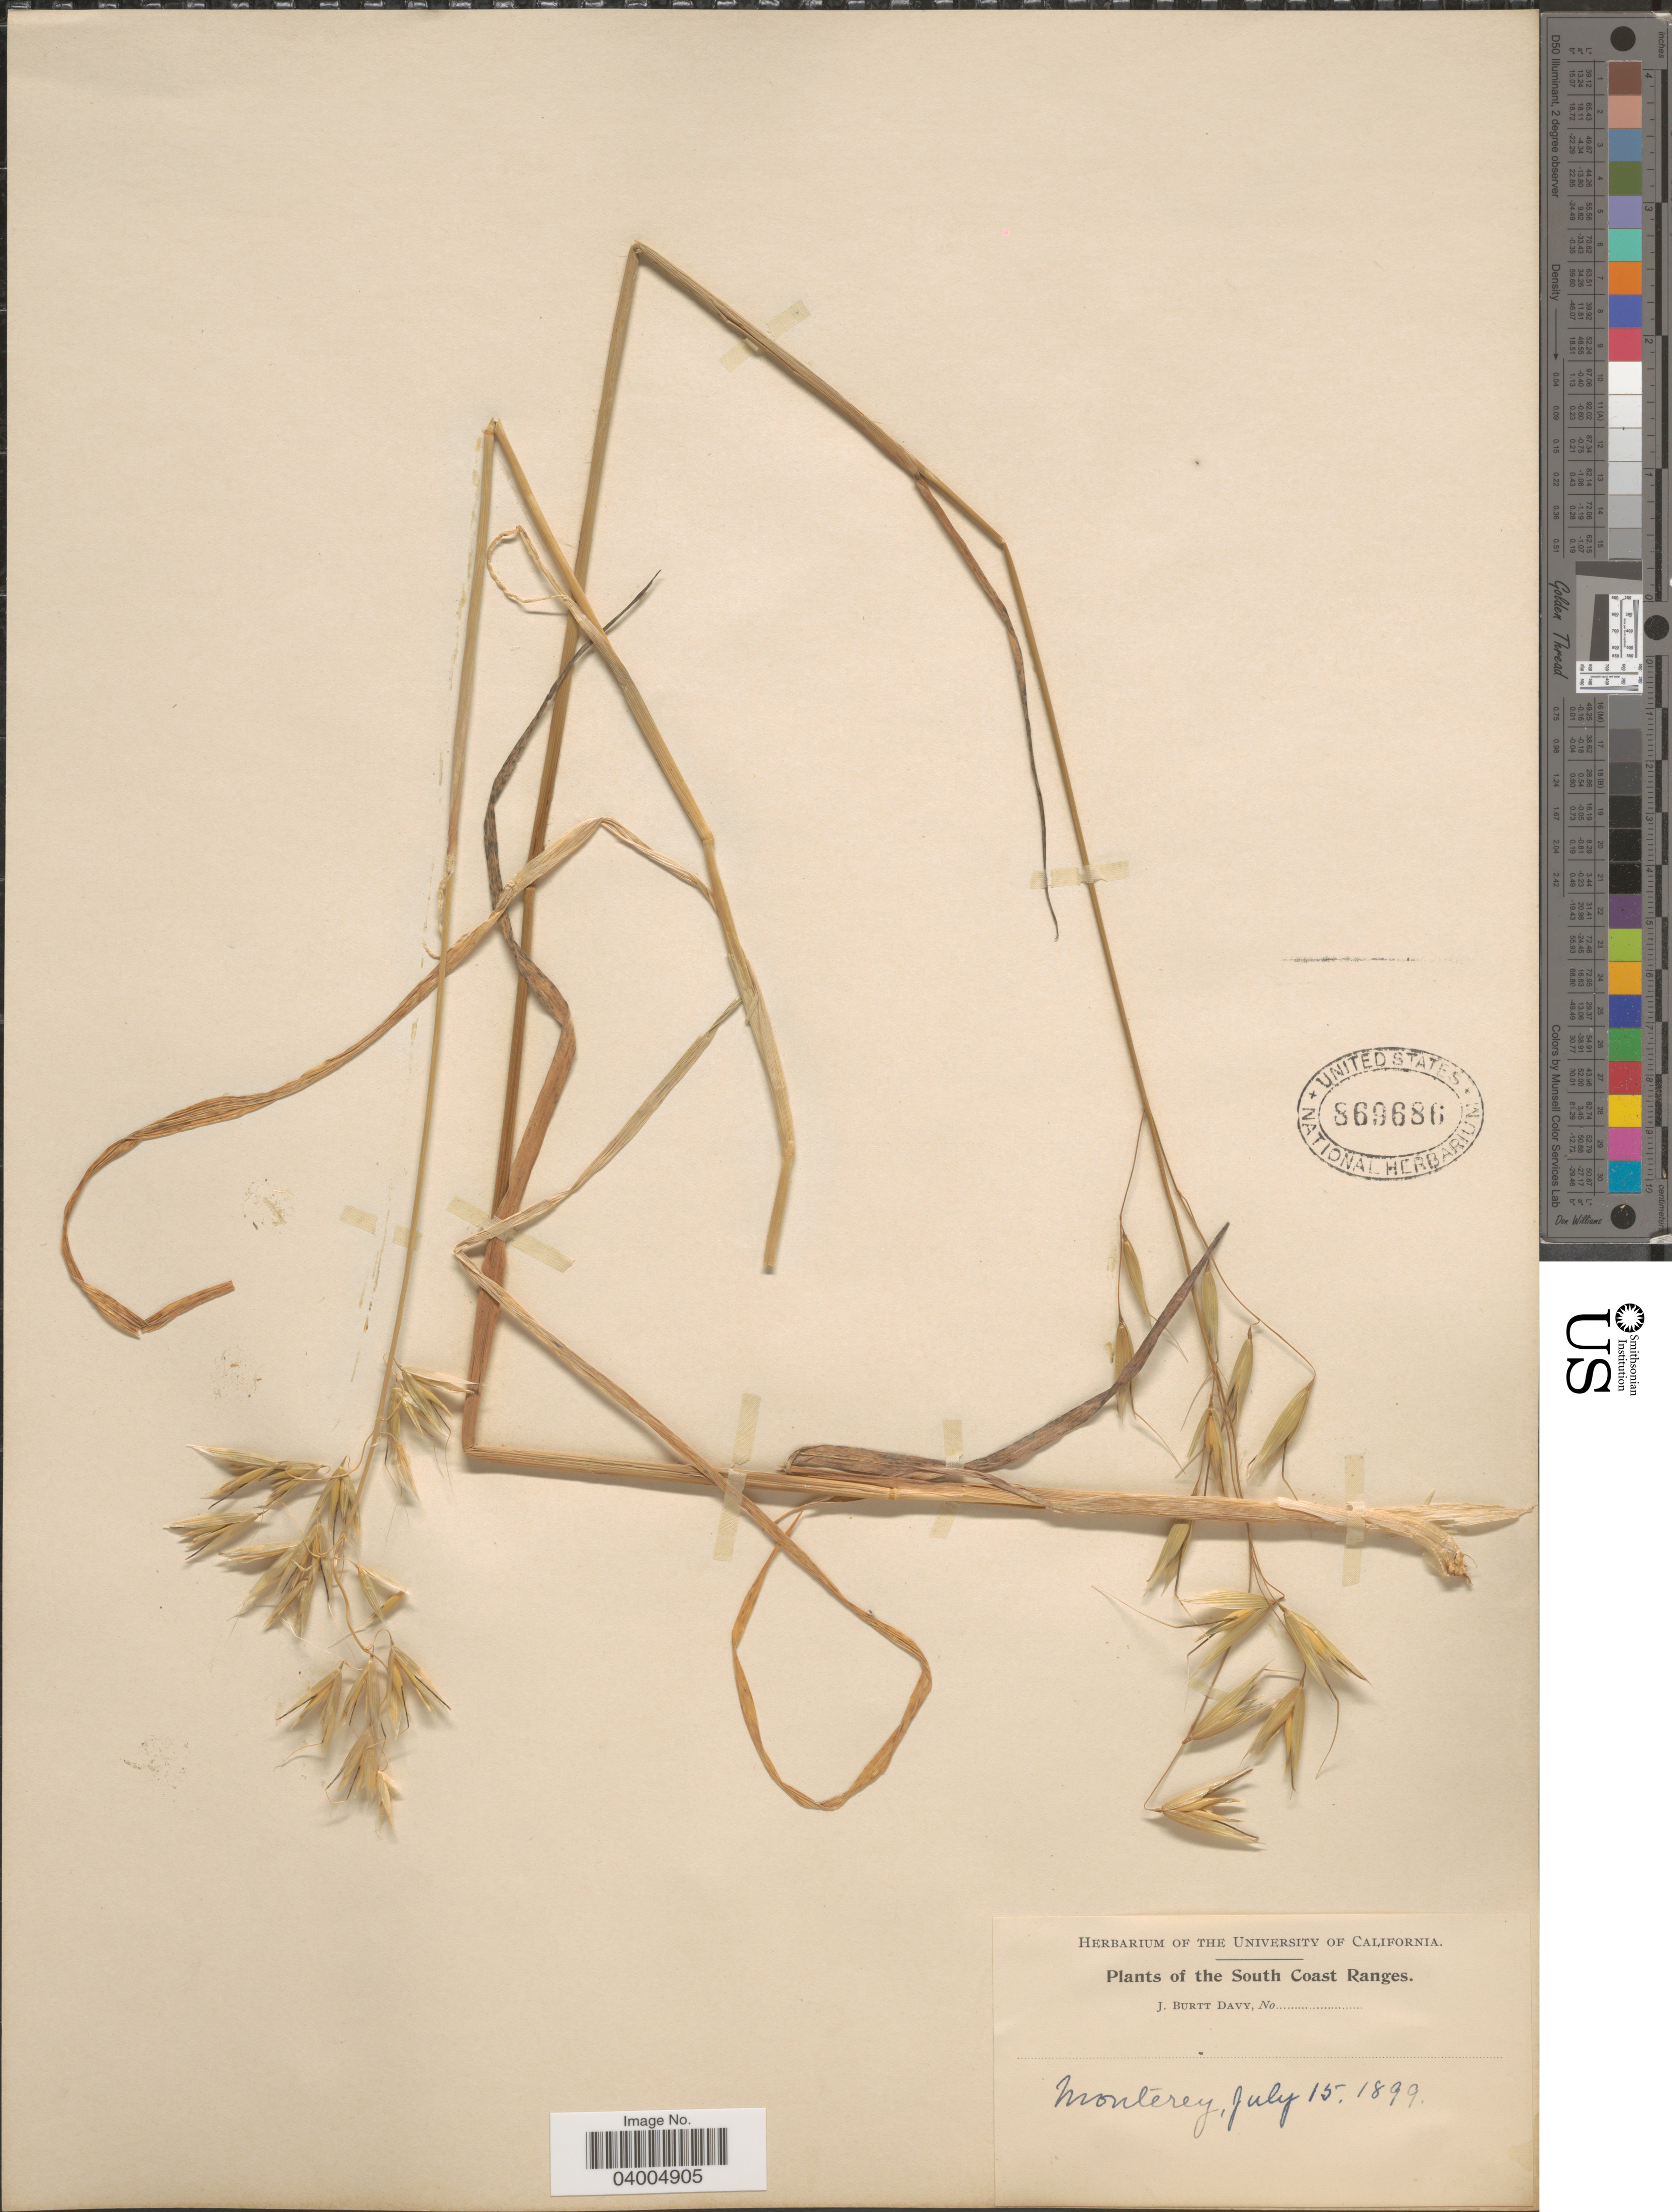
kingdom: Plantae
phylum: Tracheophyta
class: Liliopsida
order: Poales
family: Poaceae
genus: Avena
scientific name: Avena fatua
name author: L.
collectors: J. Burtt Davy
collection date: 1899-07-15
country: United States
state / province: California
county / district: Monterey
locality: The South Coast Ranges. Monterey.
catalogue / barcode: US 869686